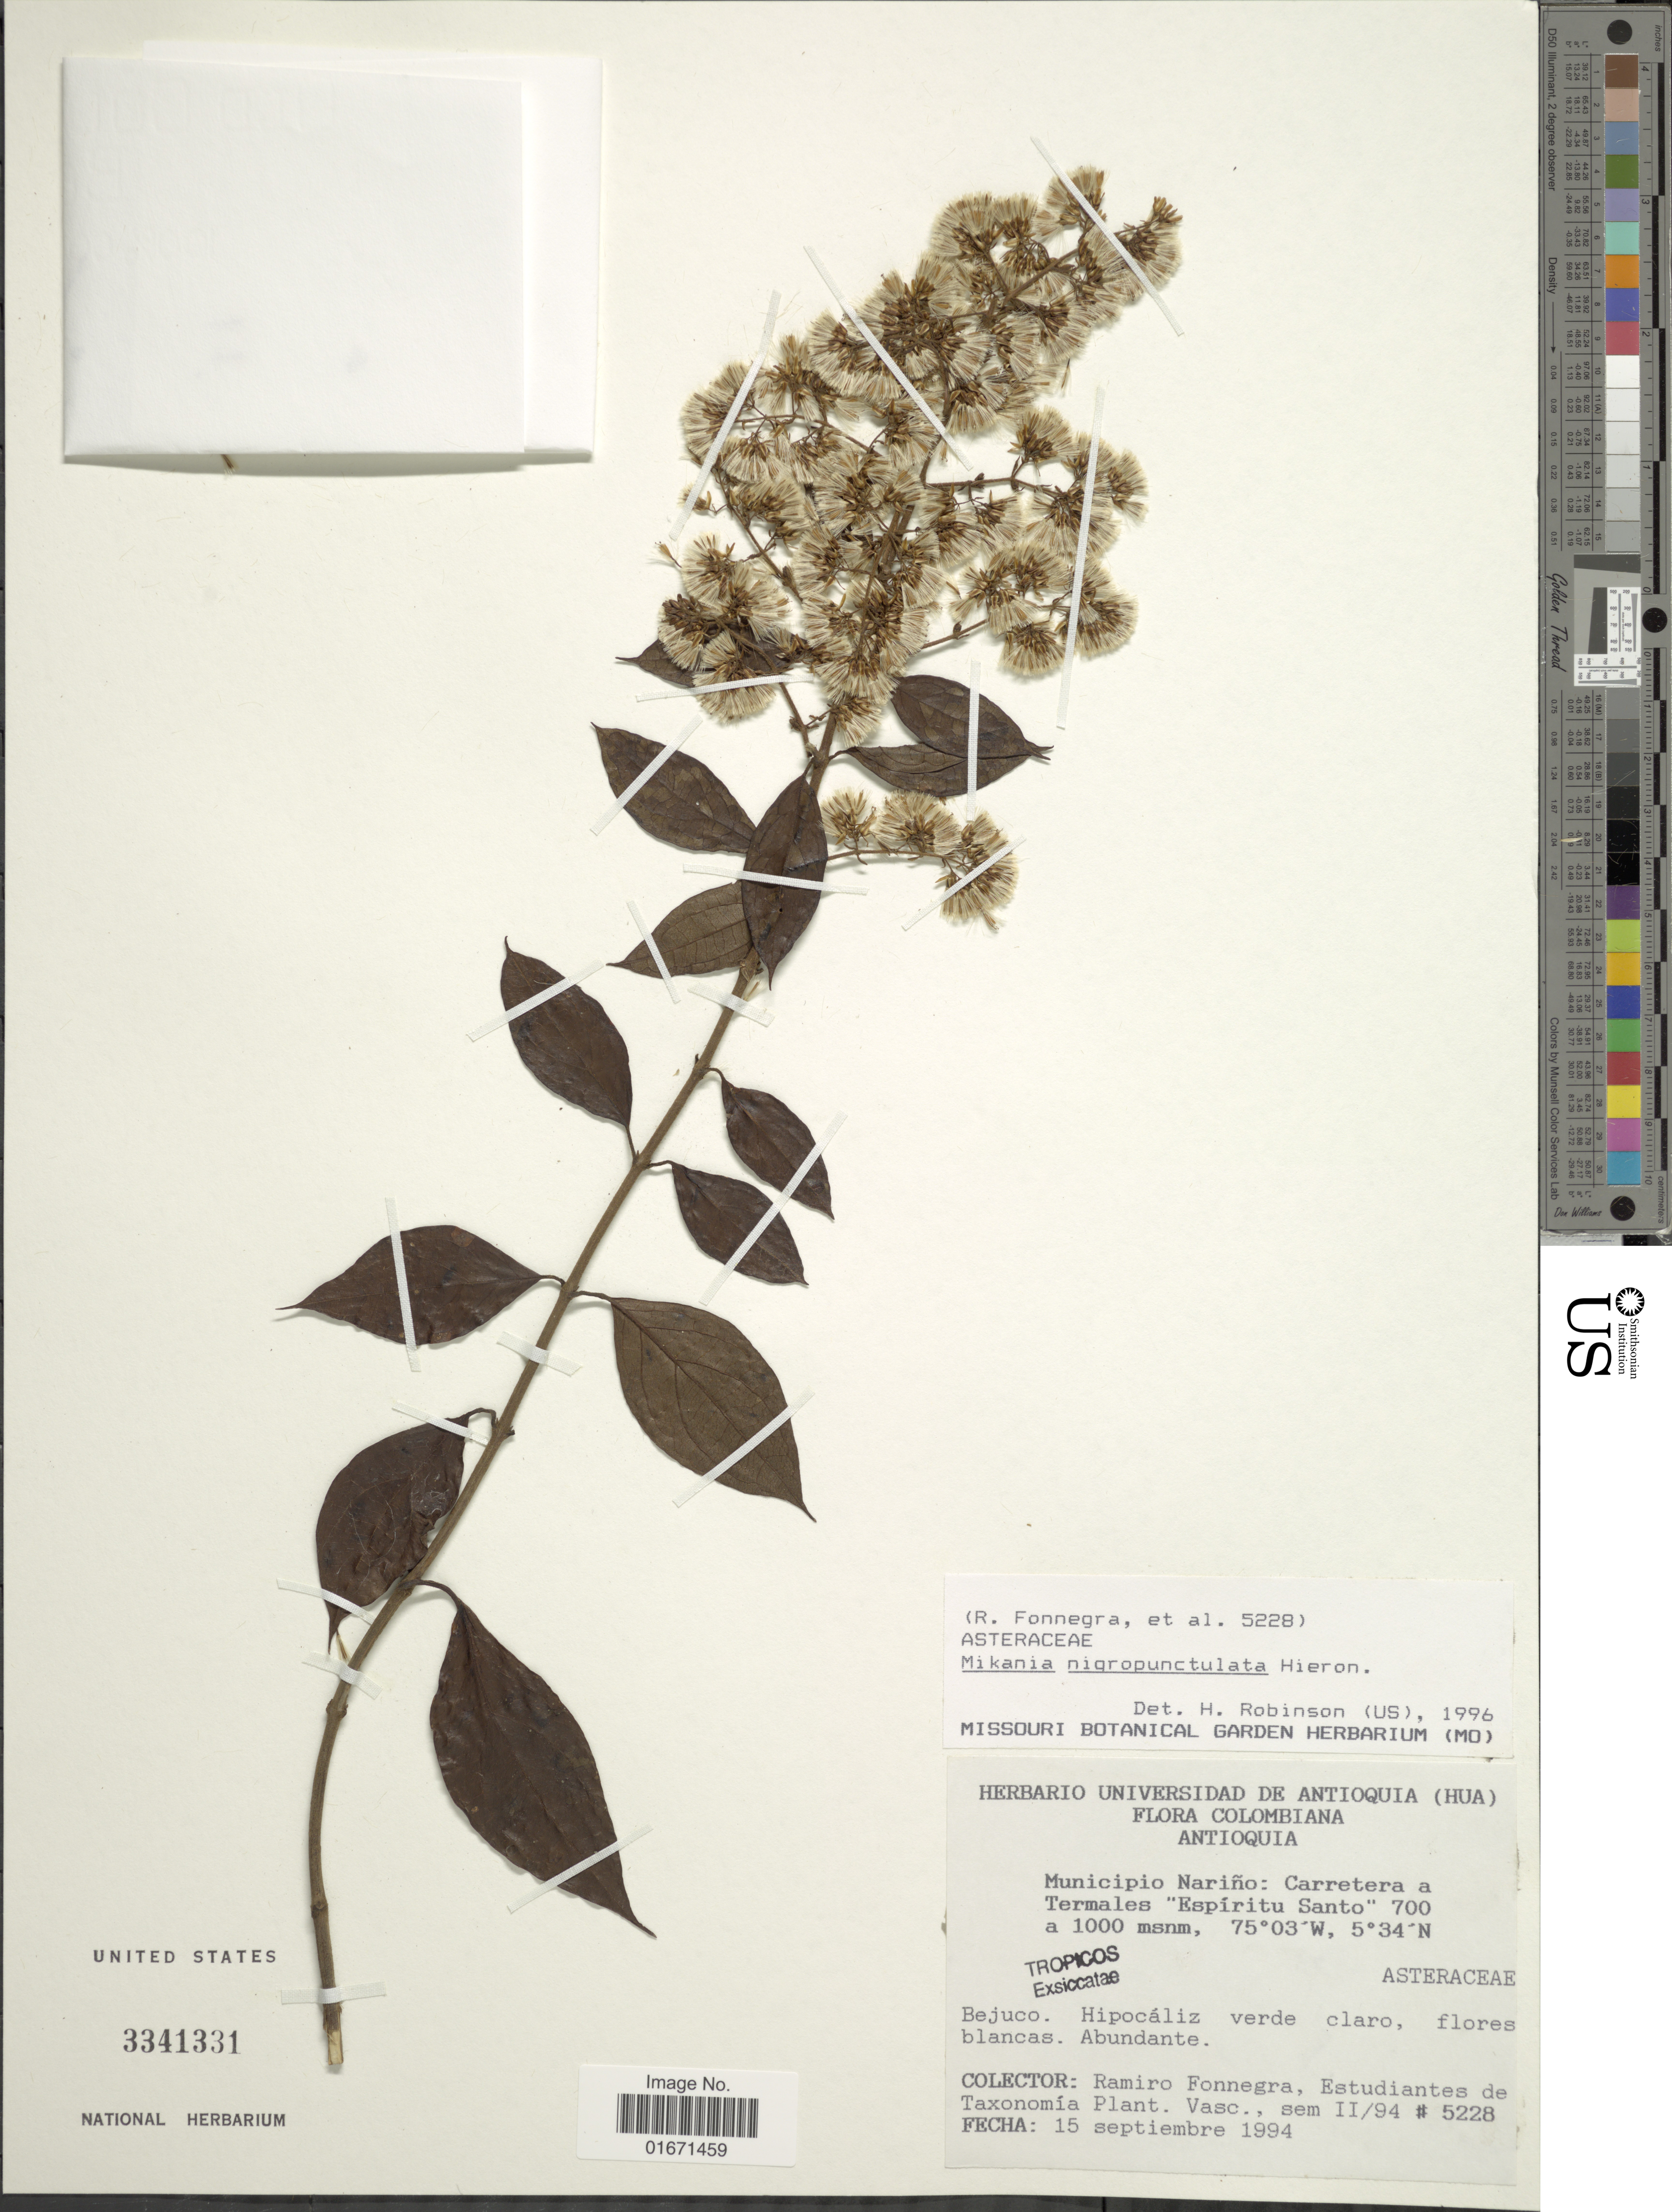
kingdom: Plantae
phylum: Tracheophyta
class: Magnoliopsida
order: Asterales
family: Asteraceae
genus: Mikania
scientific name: Mikania nigropunctulata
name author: Hieron.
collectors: R. Fonnegra G. & Estudiantes de Taxonomía de Plant. Vasculares sem., II/94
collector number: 5228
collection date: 1994-09-15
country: Colombia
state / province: Nariño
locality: Antioquia. Municipio Nariño: Carretera a Termales "Espiritu Santo"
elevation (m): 700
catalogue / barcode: US 3341331